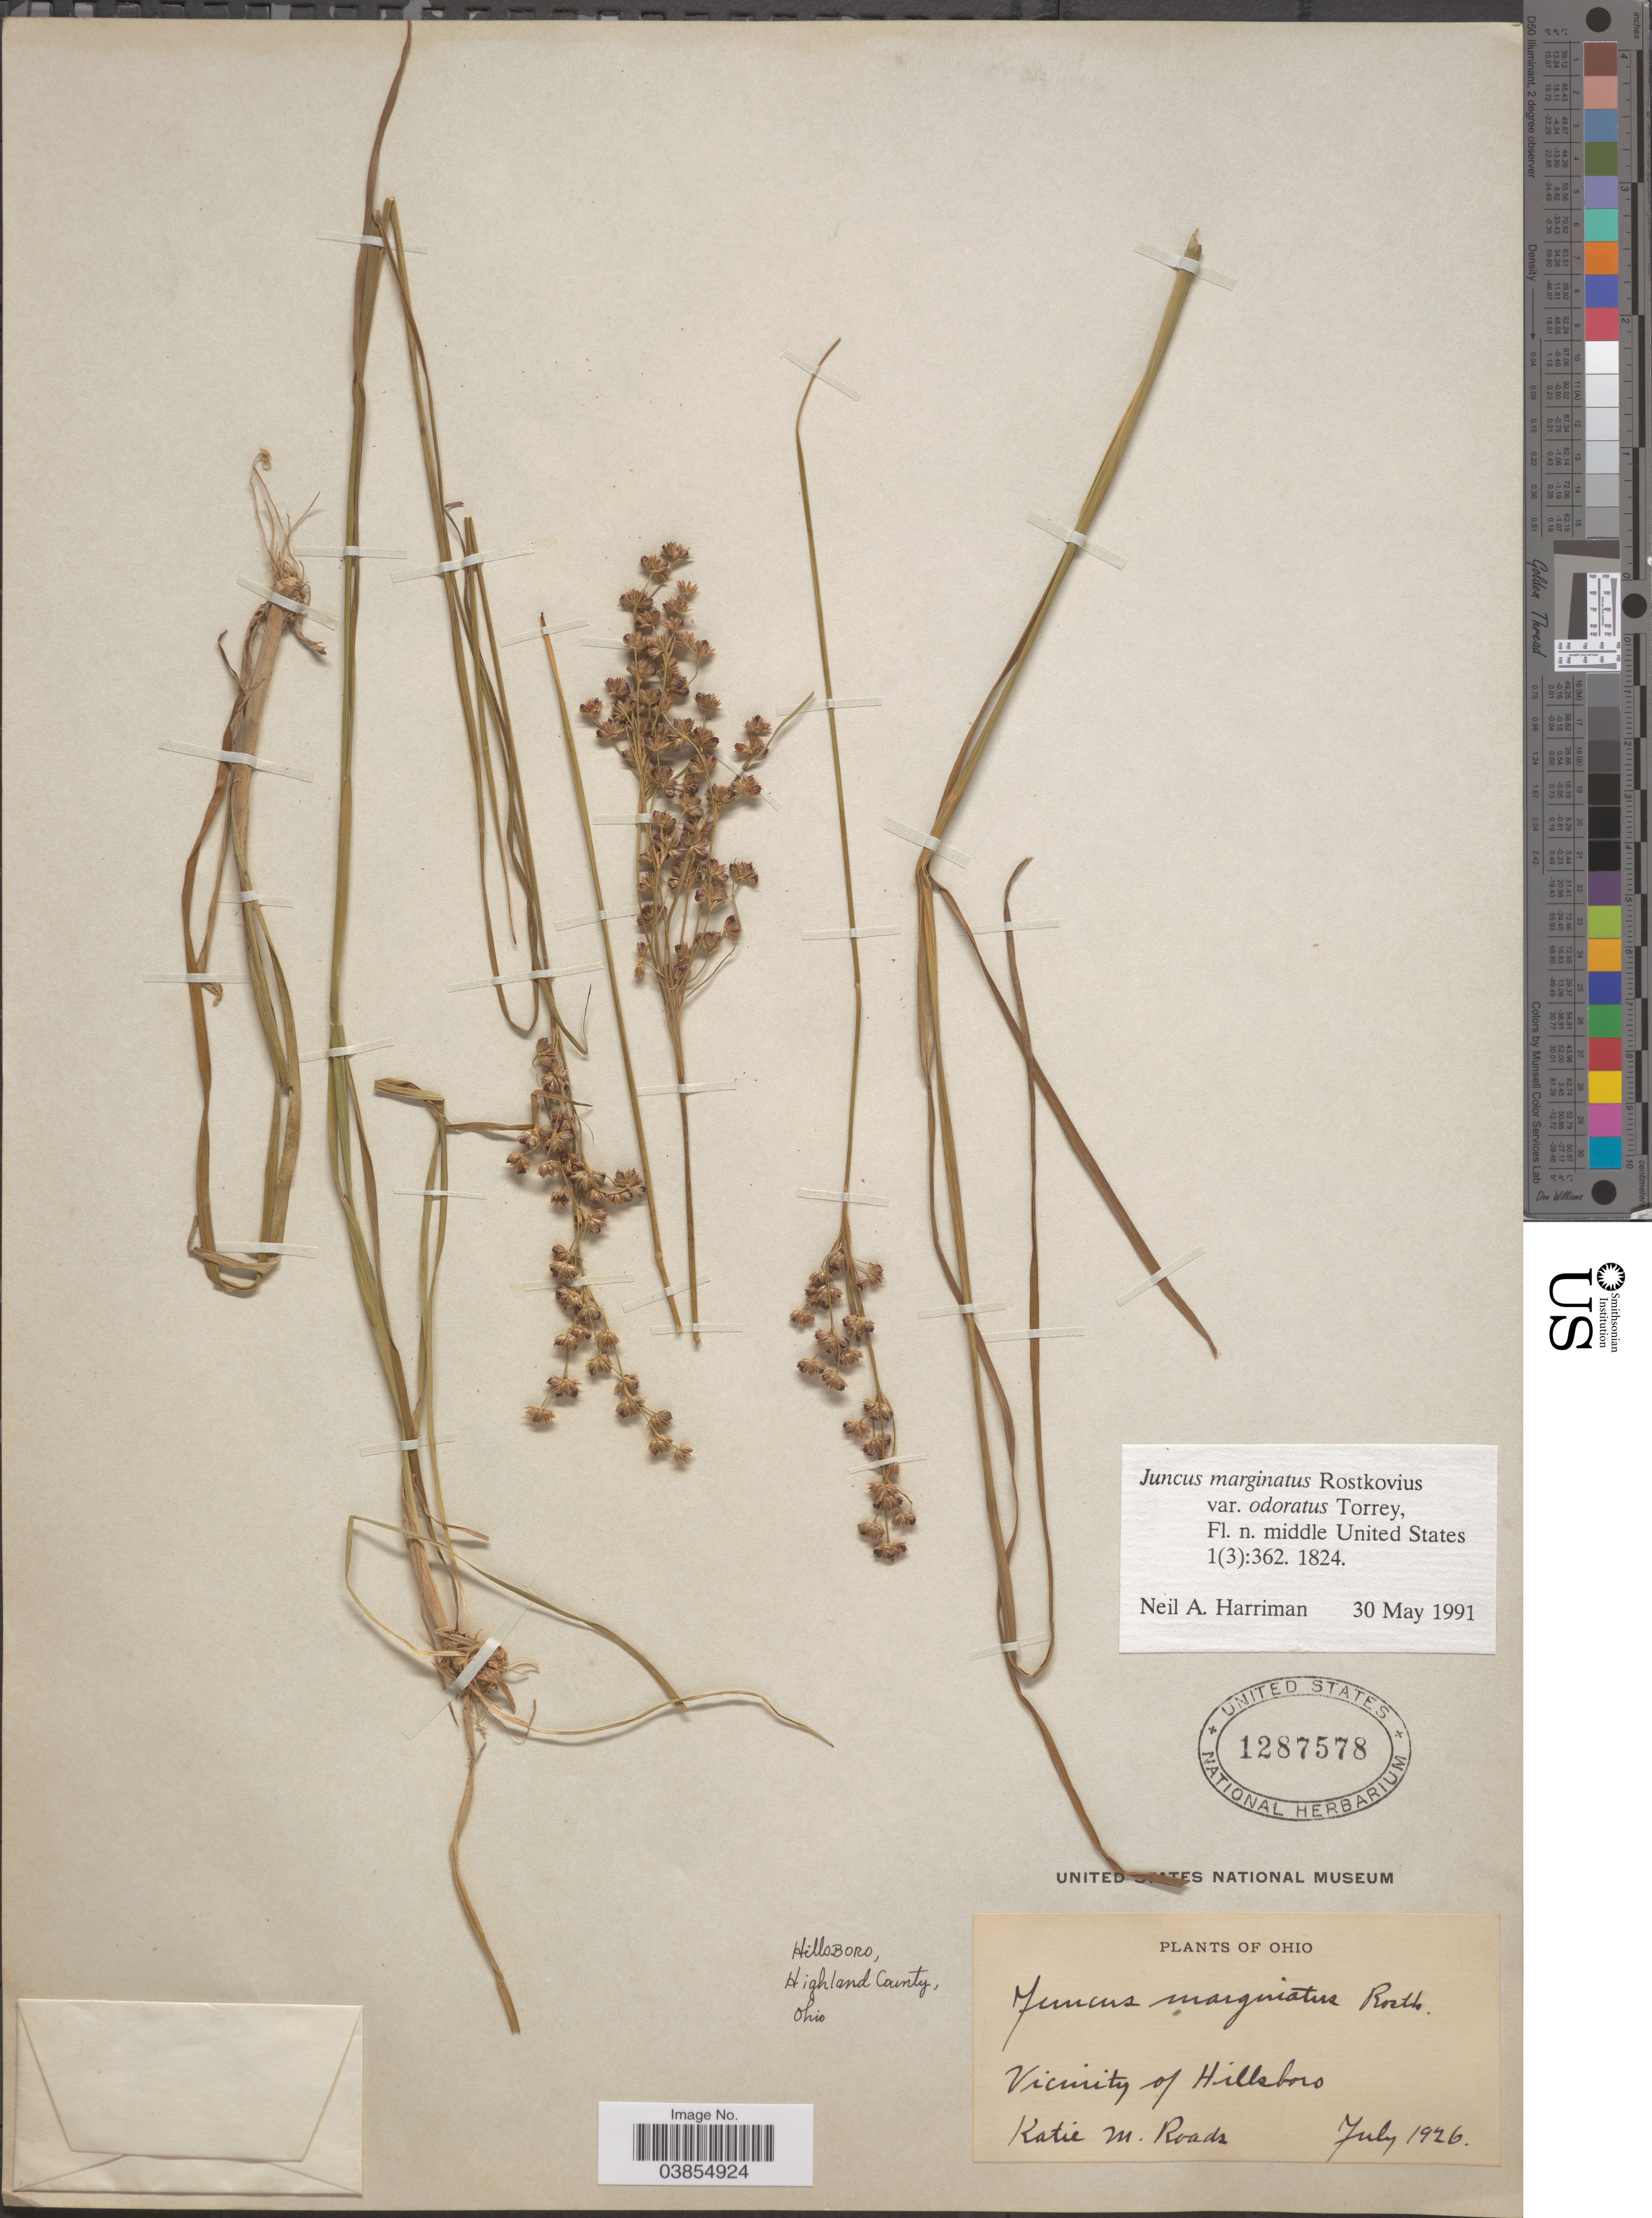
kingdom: Plantae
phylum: Tracheophyta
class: Liliopsida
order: Poales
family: Juncaceae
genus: Juncus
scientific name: Juncus marginatus var. odoratus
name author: Torr.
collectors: K. Roads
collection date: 1926-07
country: United States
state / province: Ohio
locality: Vicinity of Hillsboro.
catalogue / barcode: US 1287578